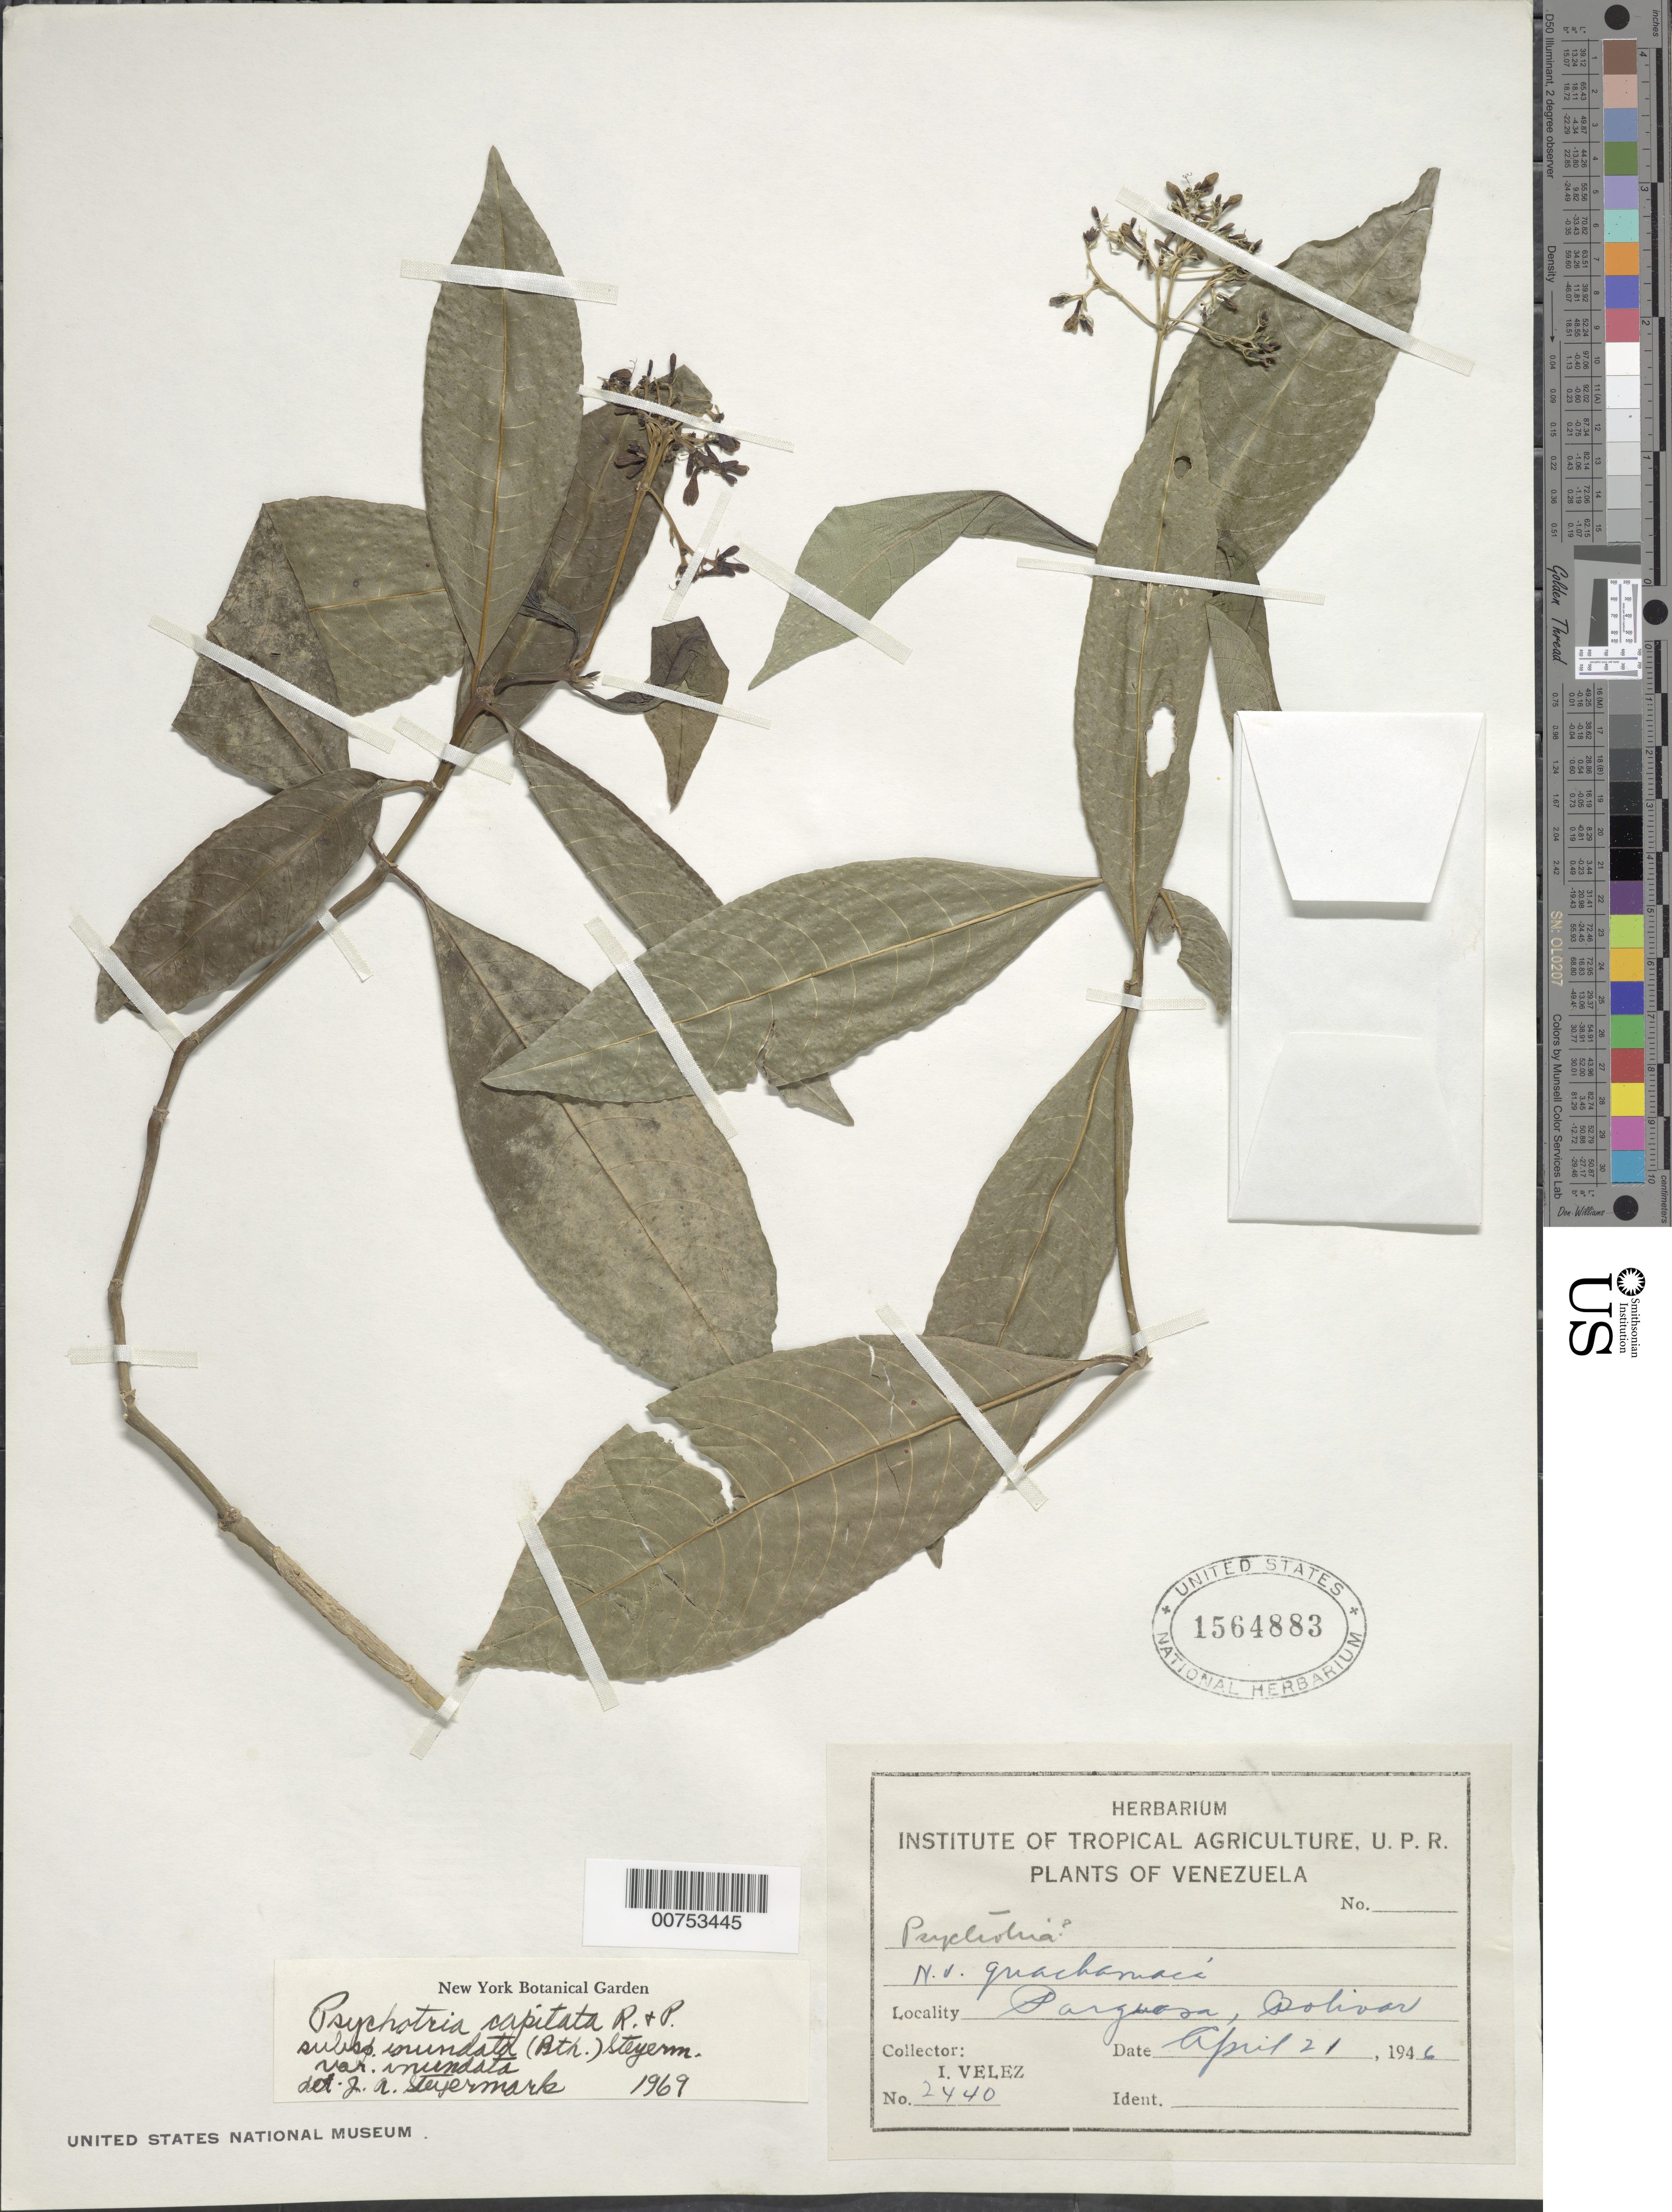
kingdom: Plantae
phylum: Tracheophyta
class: Magnoliopsida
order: Gentianales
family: Rubiaceae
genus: Psychotria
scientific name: Psychotria capitata var. inundata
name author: (Benth.) Steyerm.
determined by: Steyermark, Julian A., (VEN)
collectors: I. Velez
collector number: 2440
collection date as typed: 21-Apr-46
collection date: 1946-04-21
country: Venezuela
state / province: Bolívar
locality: Parguasa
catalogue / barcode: US 1564883